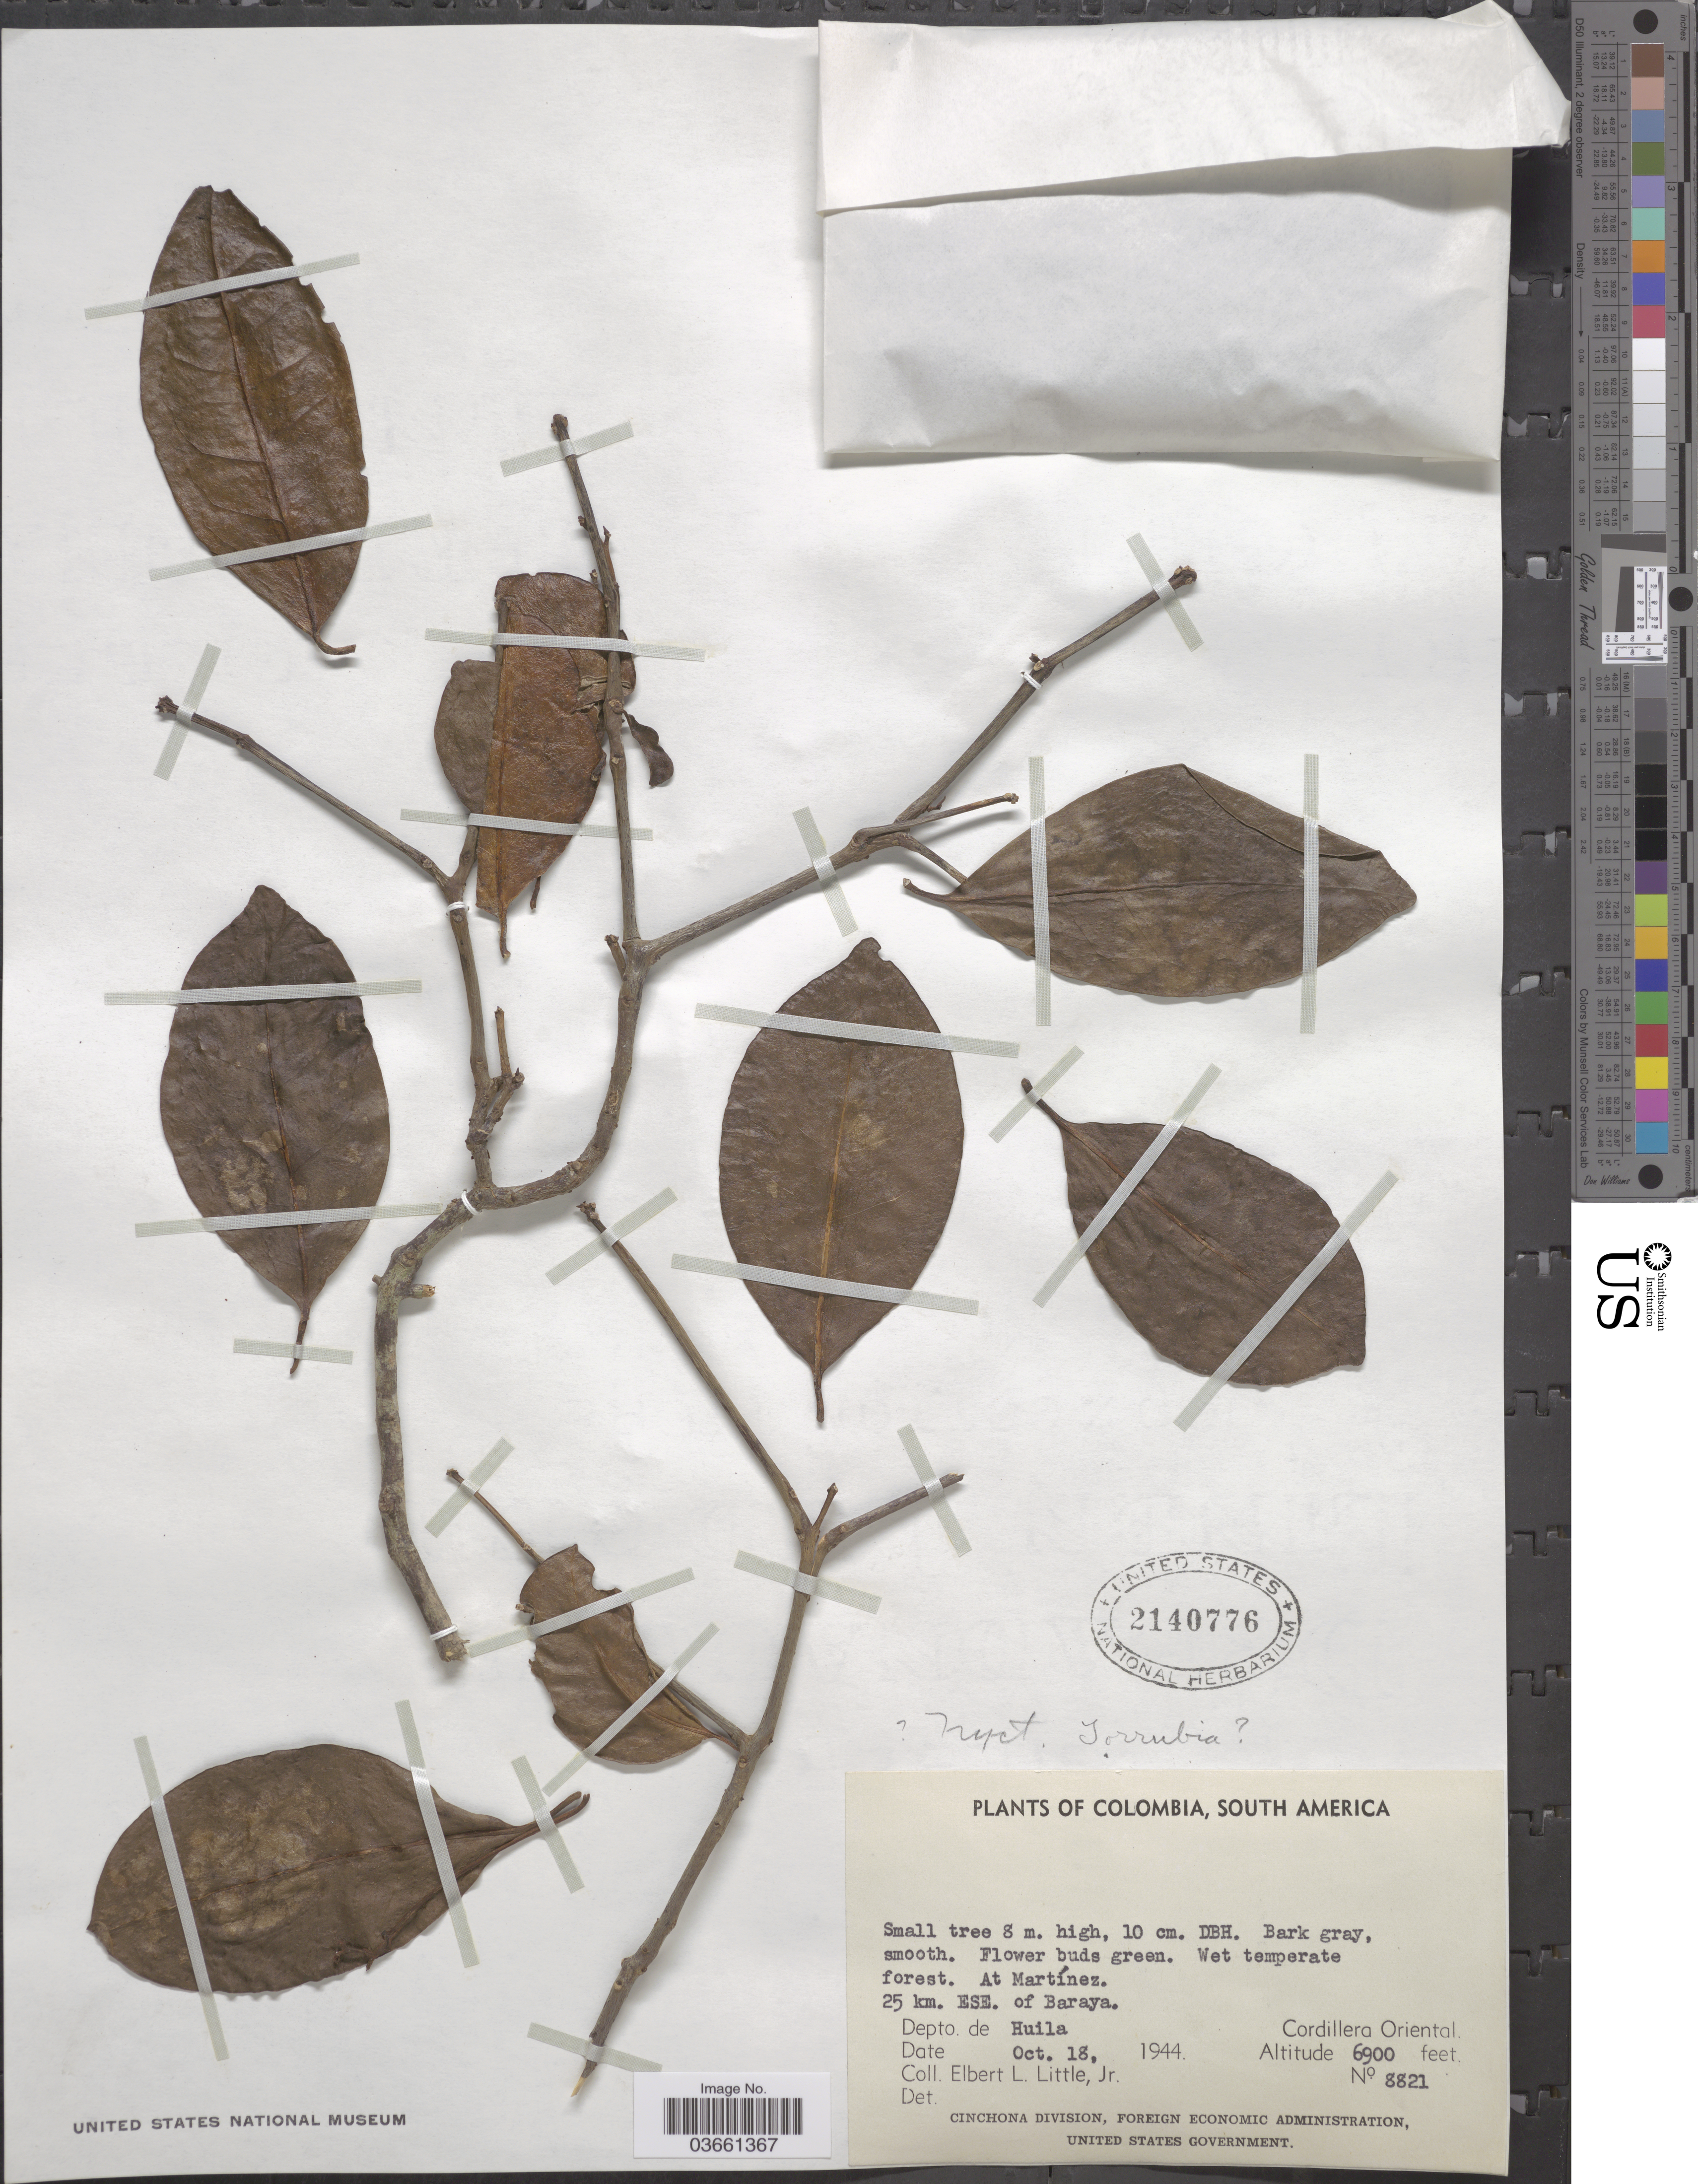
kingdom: Plantae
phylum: Tracheophyta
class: Magnoliopsida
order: Caryophyllales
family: Nyctaginaceae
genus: Guapira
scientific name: Guapira sp.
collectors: E. L. Little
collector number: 8821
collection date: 1944-10-18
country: Colombia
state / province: Huila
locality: At Martínez. 25 km. ESE. of Baraya. Depto. de Huila. Cordillera Oriental.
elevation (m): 2103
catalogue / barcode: US 2140776